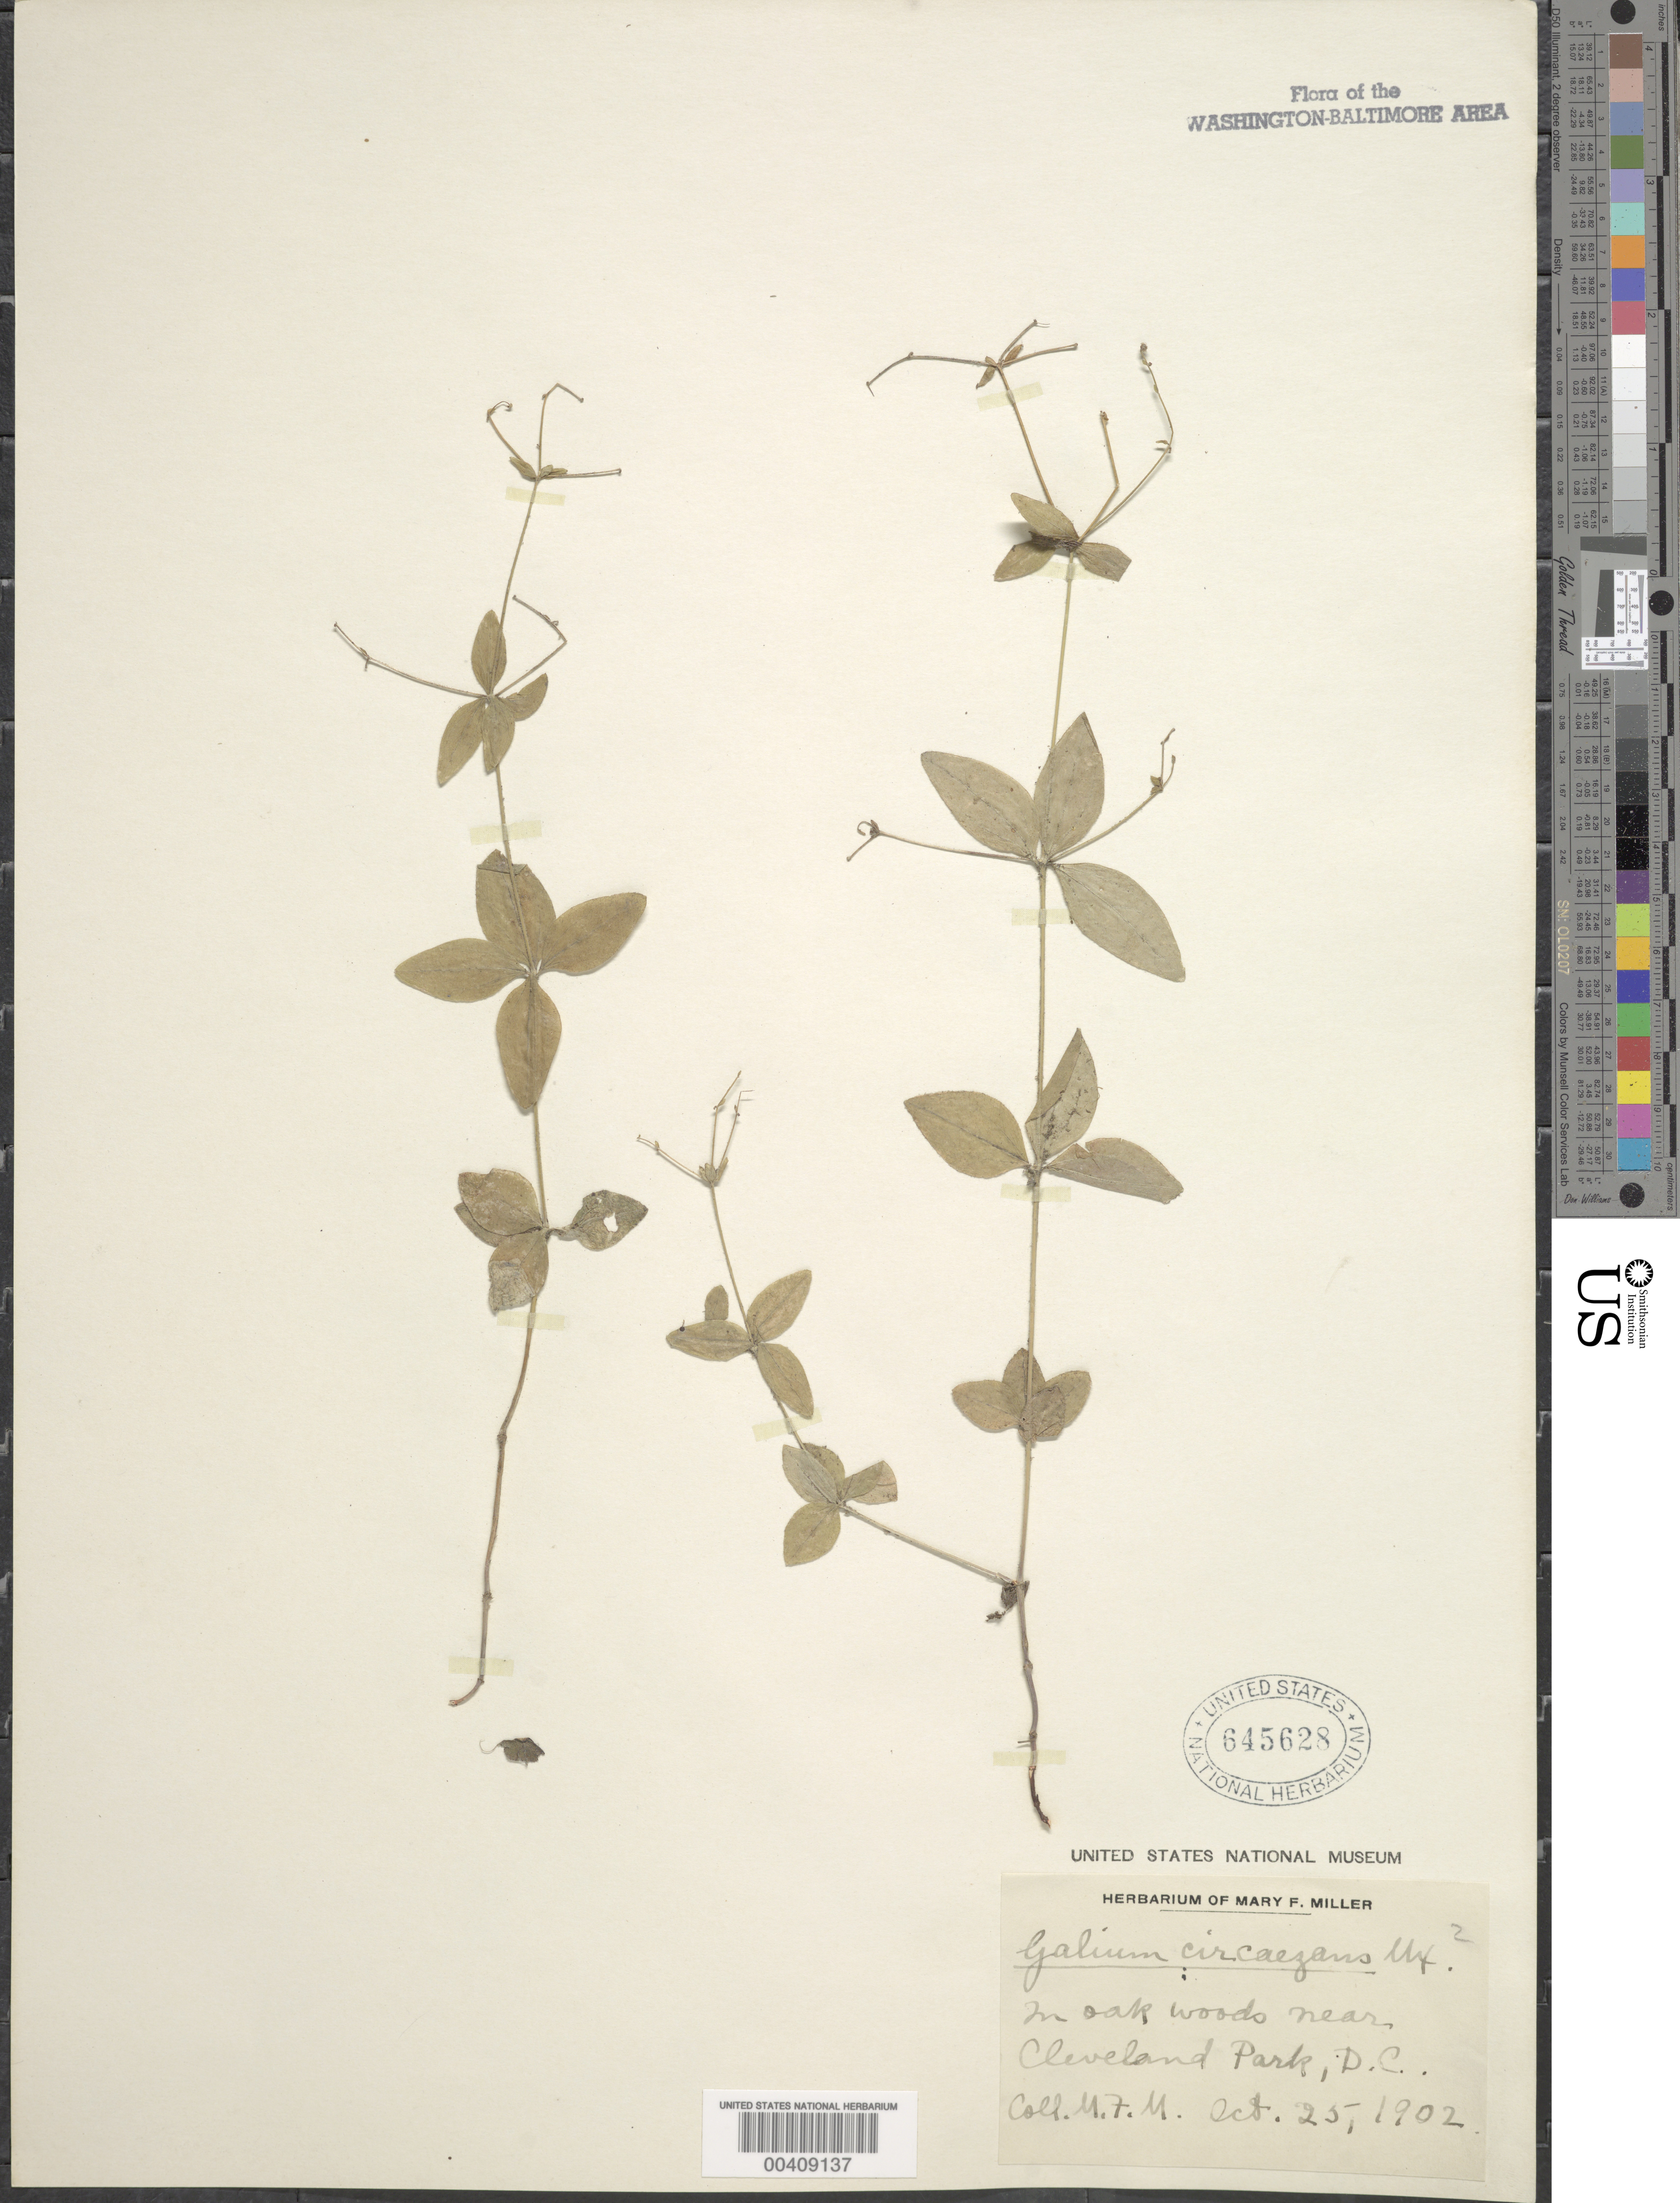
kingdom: Plantae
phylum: Tracheophyta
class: Magnoliopsida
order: Gentianales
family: Rubiaceae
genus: Galium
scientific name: Galium circaezans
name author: Michx.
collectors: M. F. Miller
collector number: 2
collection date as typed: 25 Oct 1902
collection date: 1902-10-25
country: United States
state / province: District of Columbia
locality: Cleveland Park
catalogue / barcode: US 645628